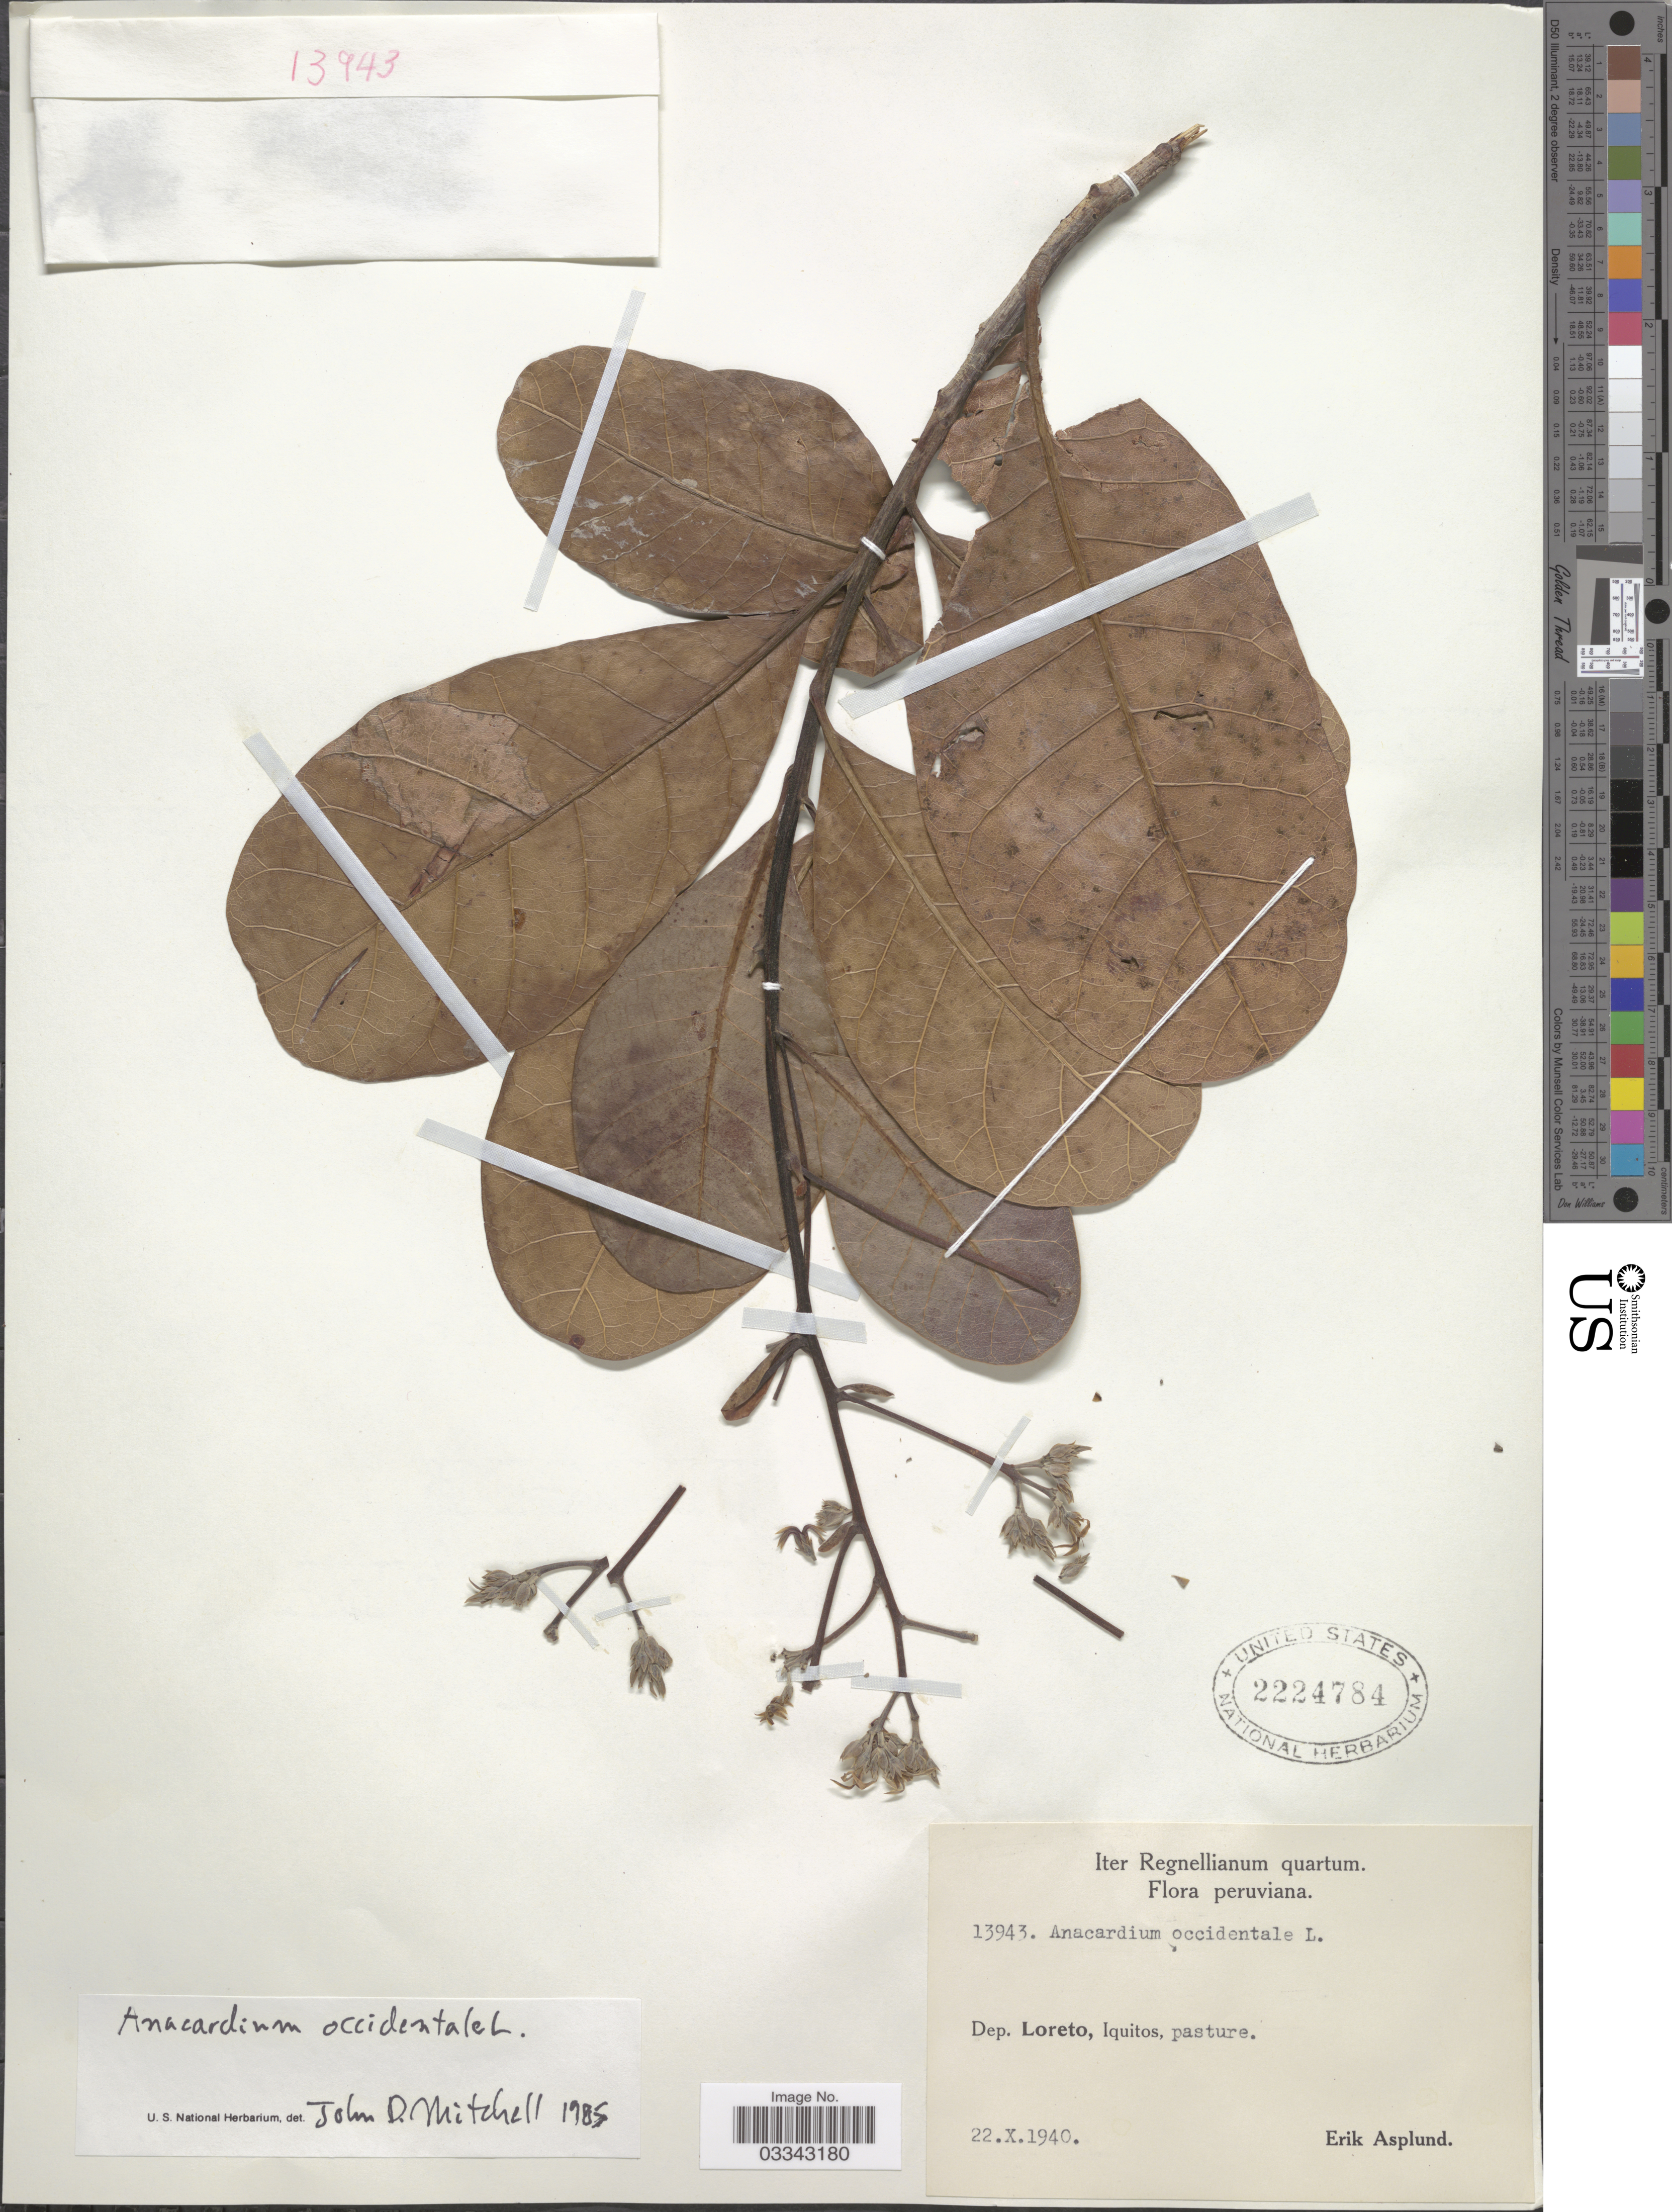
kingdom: Plantae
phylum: Tracheophyta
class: Magnoliopsida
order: Sapindales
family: Anacardiaceae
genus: Anacardium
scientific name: Anacardium occidentale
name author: L.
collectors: E. Asplund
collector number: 13943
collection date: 1940-10-22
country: Peru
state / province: Loreto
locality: Dept. Loreto, Iquitos, pasture.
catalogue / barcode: US 2224784